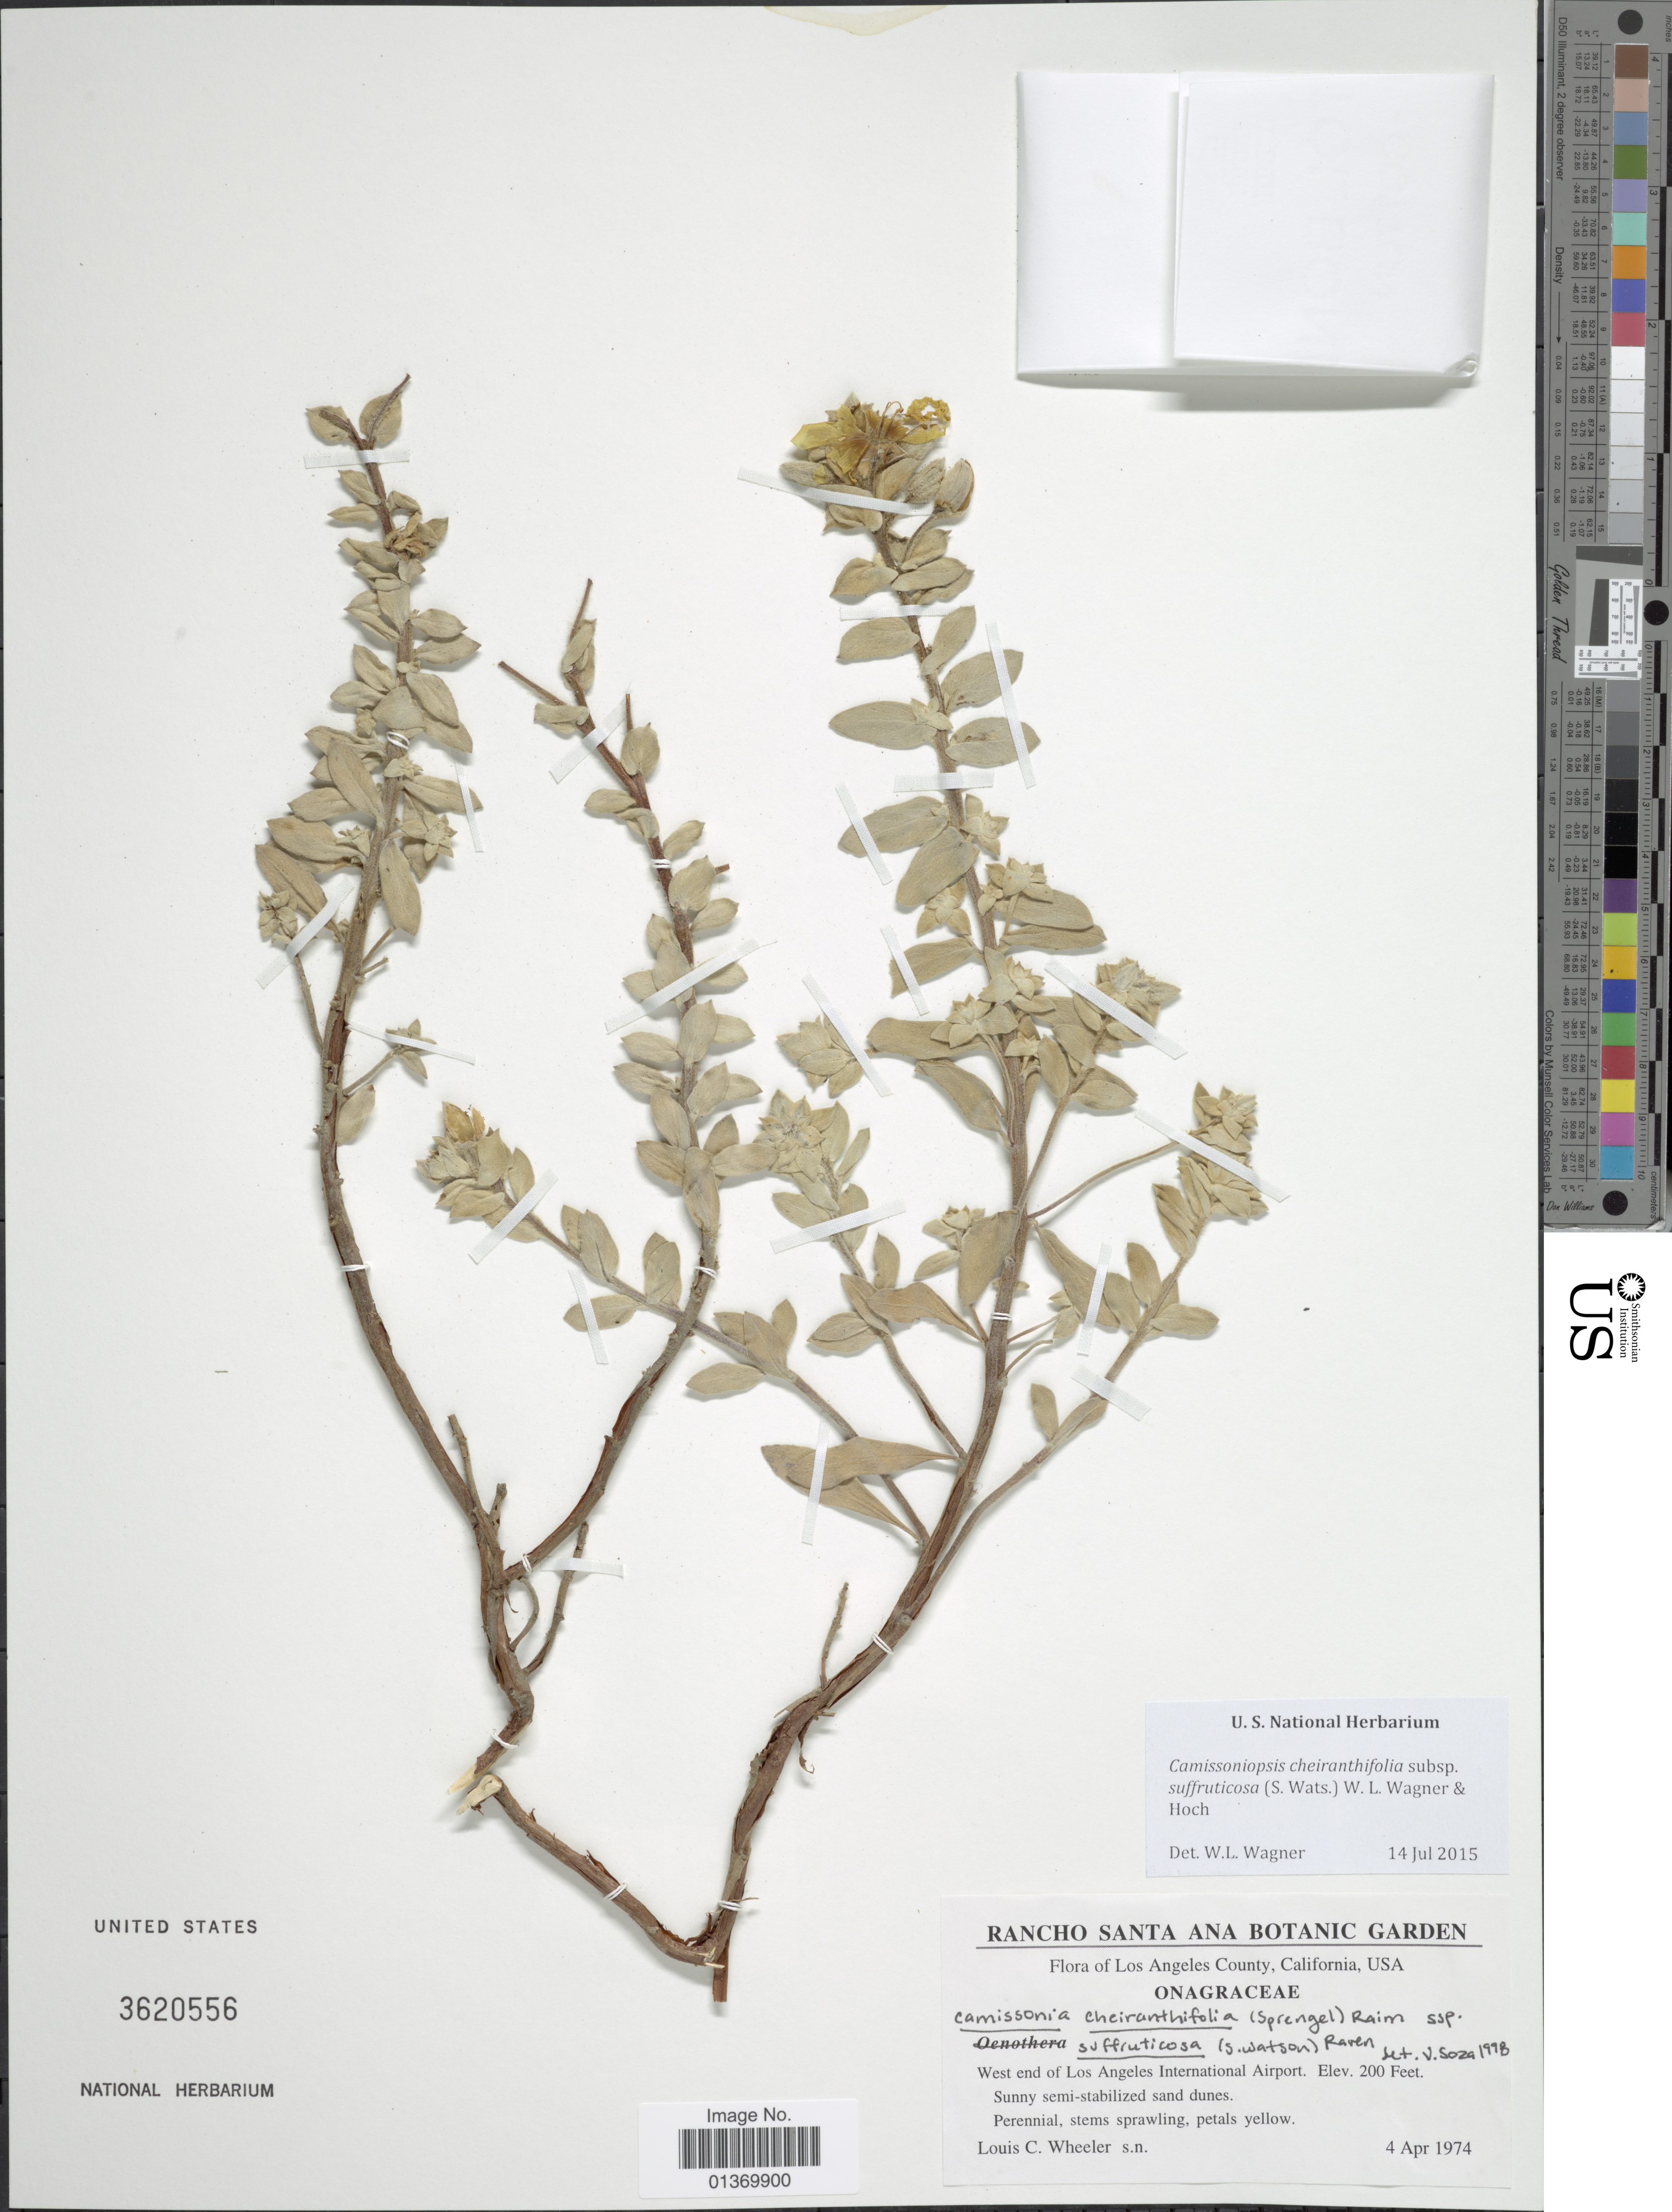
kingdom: Plantae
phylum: Tracheophyta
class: Magnoliopsida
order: Myrtales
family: Onagraceae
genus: Camissoniopsis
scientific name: Camissoniopsis cheiranthifolia subsp. suffruticosa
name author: (S. Watson) W.L. Wagner & Hoch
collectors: L. C. Wheeler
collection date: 1974-04-04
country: United States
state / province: California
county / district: Los Angeles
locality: Los Angeles County, West end of Los Angeles International Airport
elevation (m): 61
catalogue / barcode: US 3620556